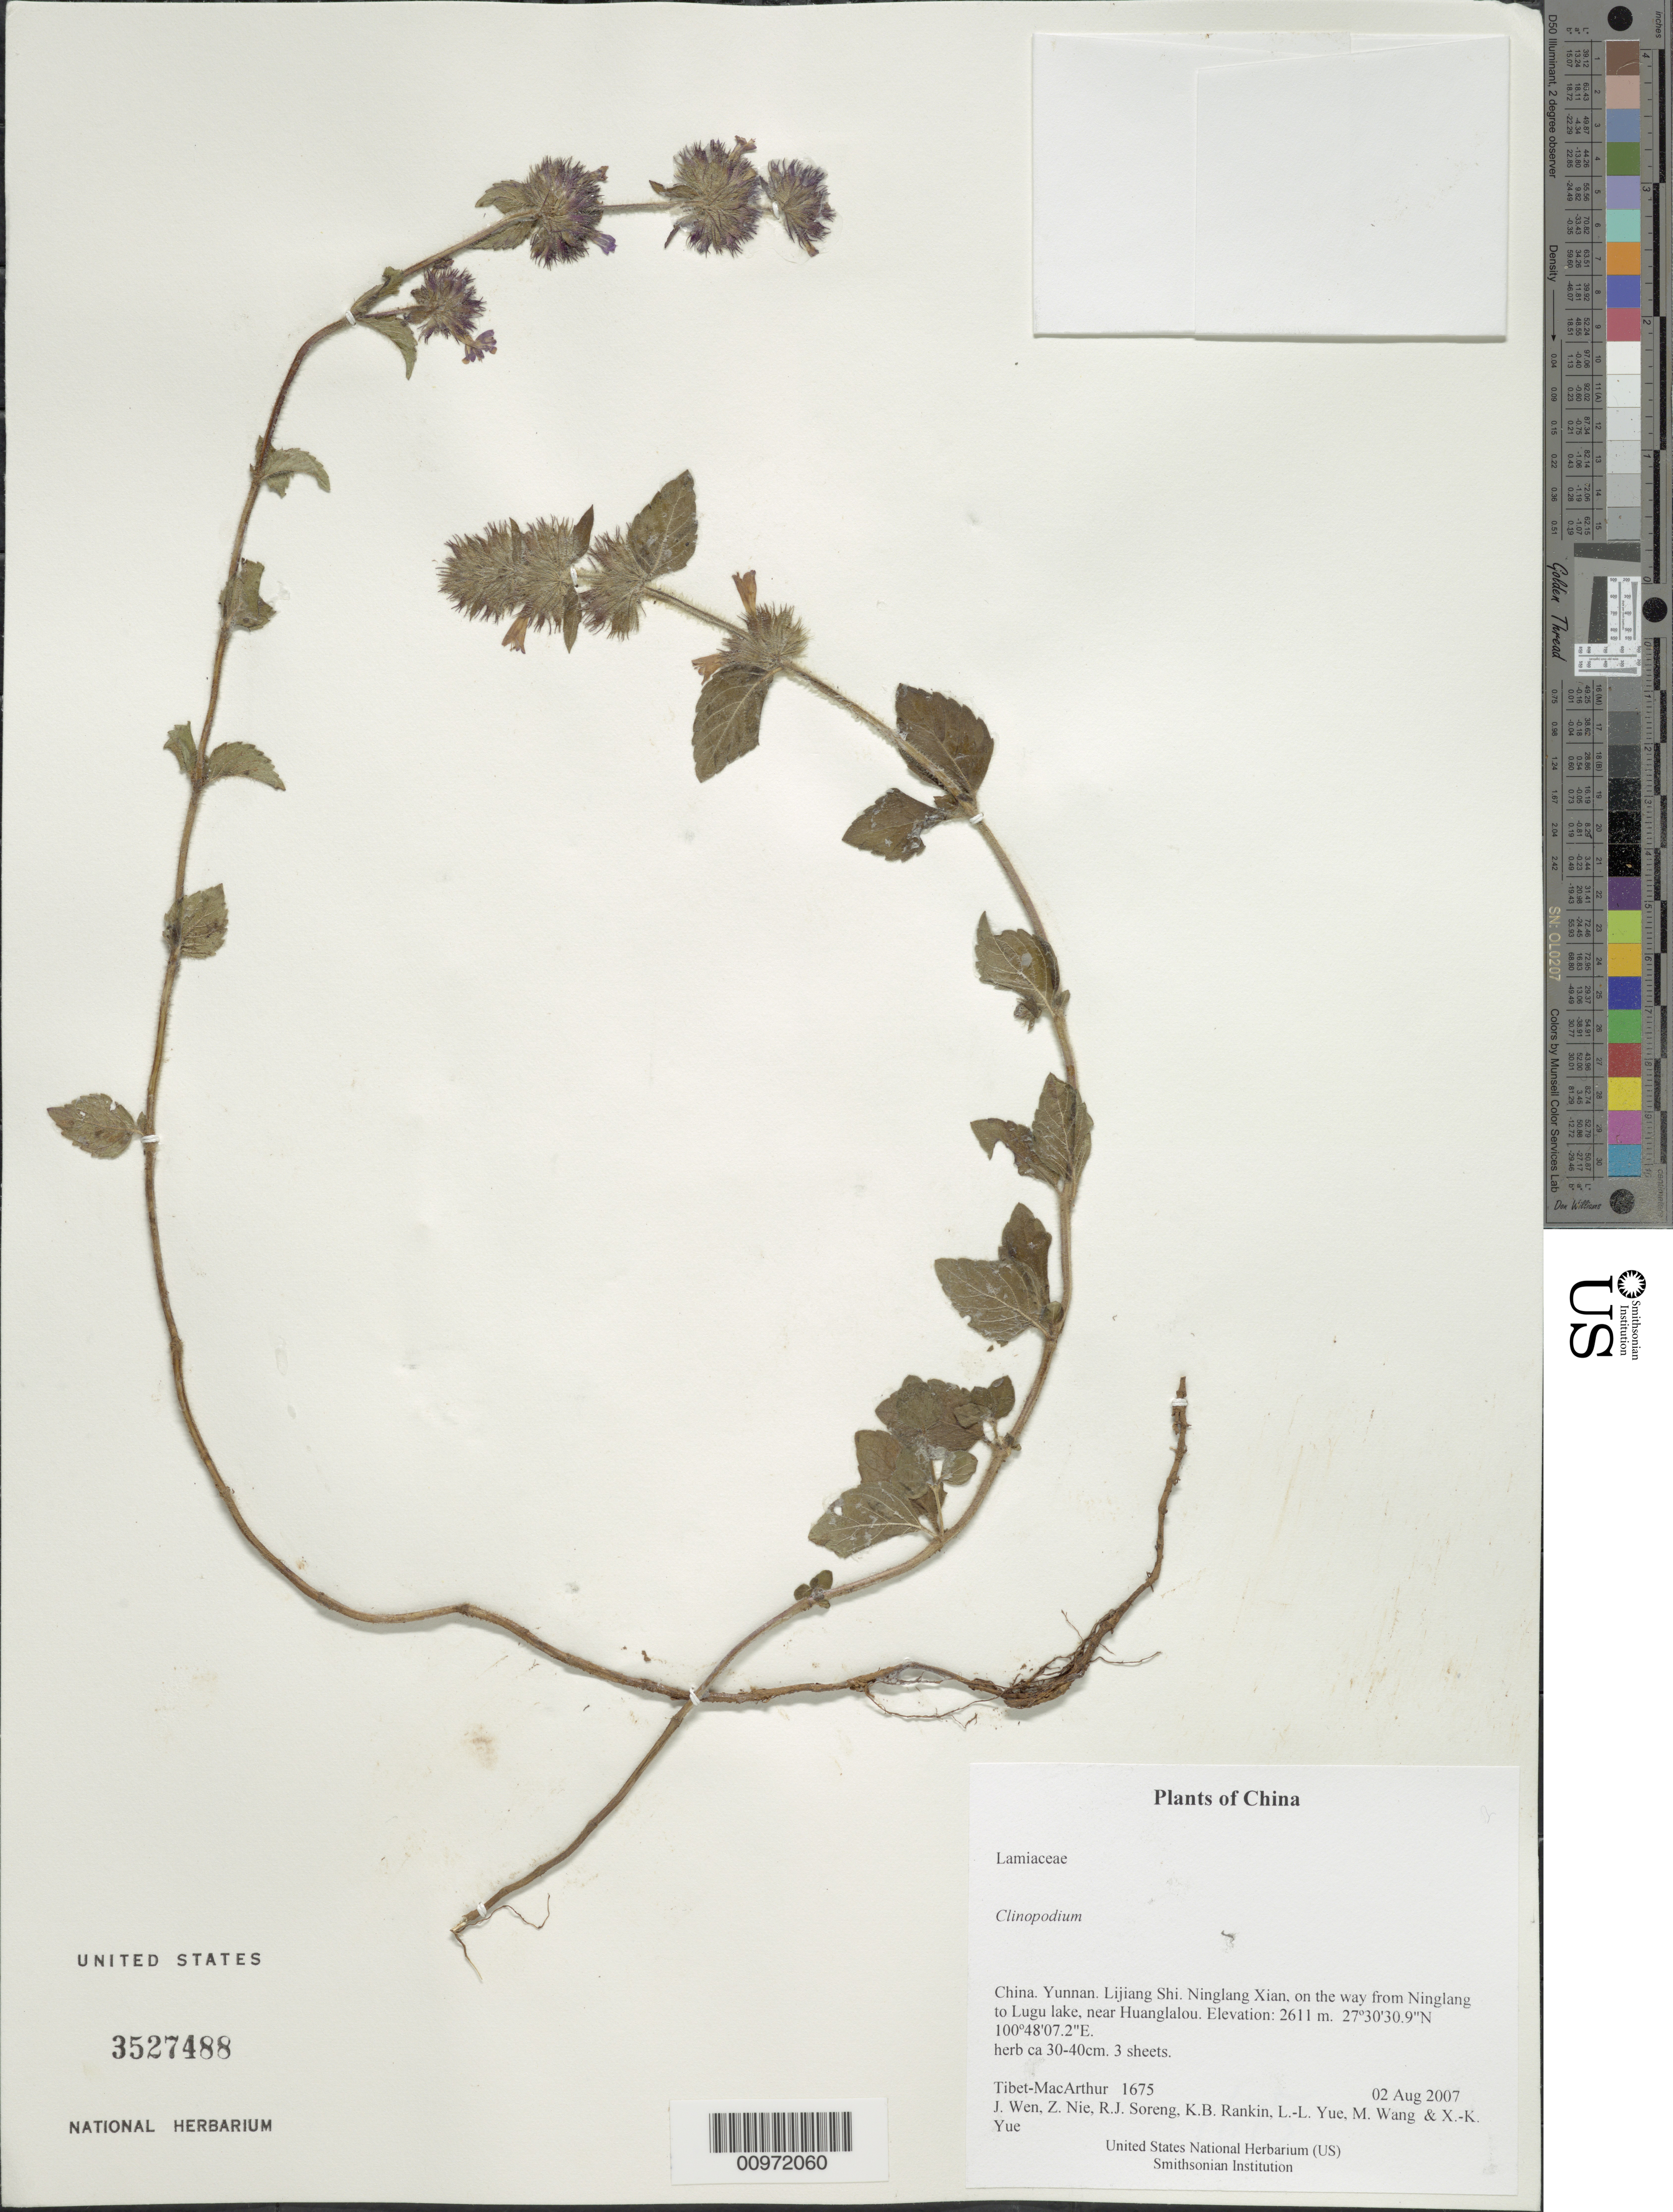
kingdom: Plantae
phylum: Tracheophyta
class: Magnoliopsida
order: Lamiales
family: Lamiaceae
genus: Clinopodium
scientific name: Clinopodium sp.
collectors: Tibet-MacArthur, J. Wen, Z. Nie, R. J. Soreng, K. Rankin, L. Yue, M. Wang & X. Yue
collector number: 1675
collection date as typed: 02 Aug 2007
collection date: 2007-08-02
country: China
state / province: Yunnan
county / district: Lijiang Shi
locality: Ninglang Xian, on the way from Ninglang to Lugu lake, near Huanglalou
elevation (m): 2611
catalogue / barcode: US 3527488